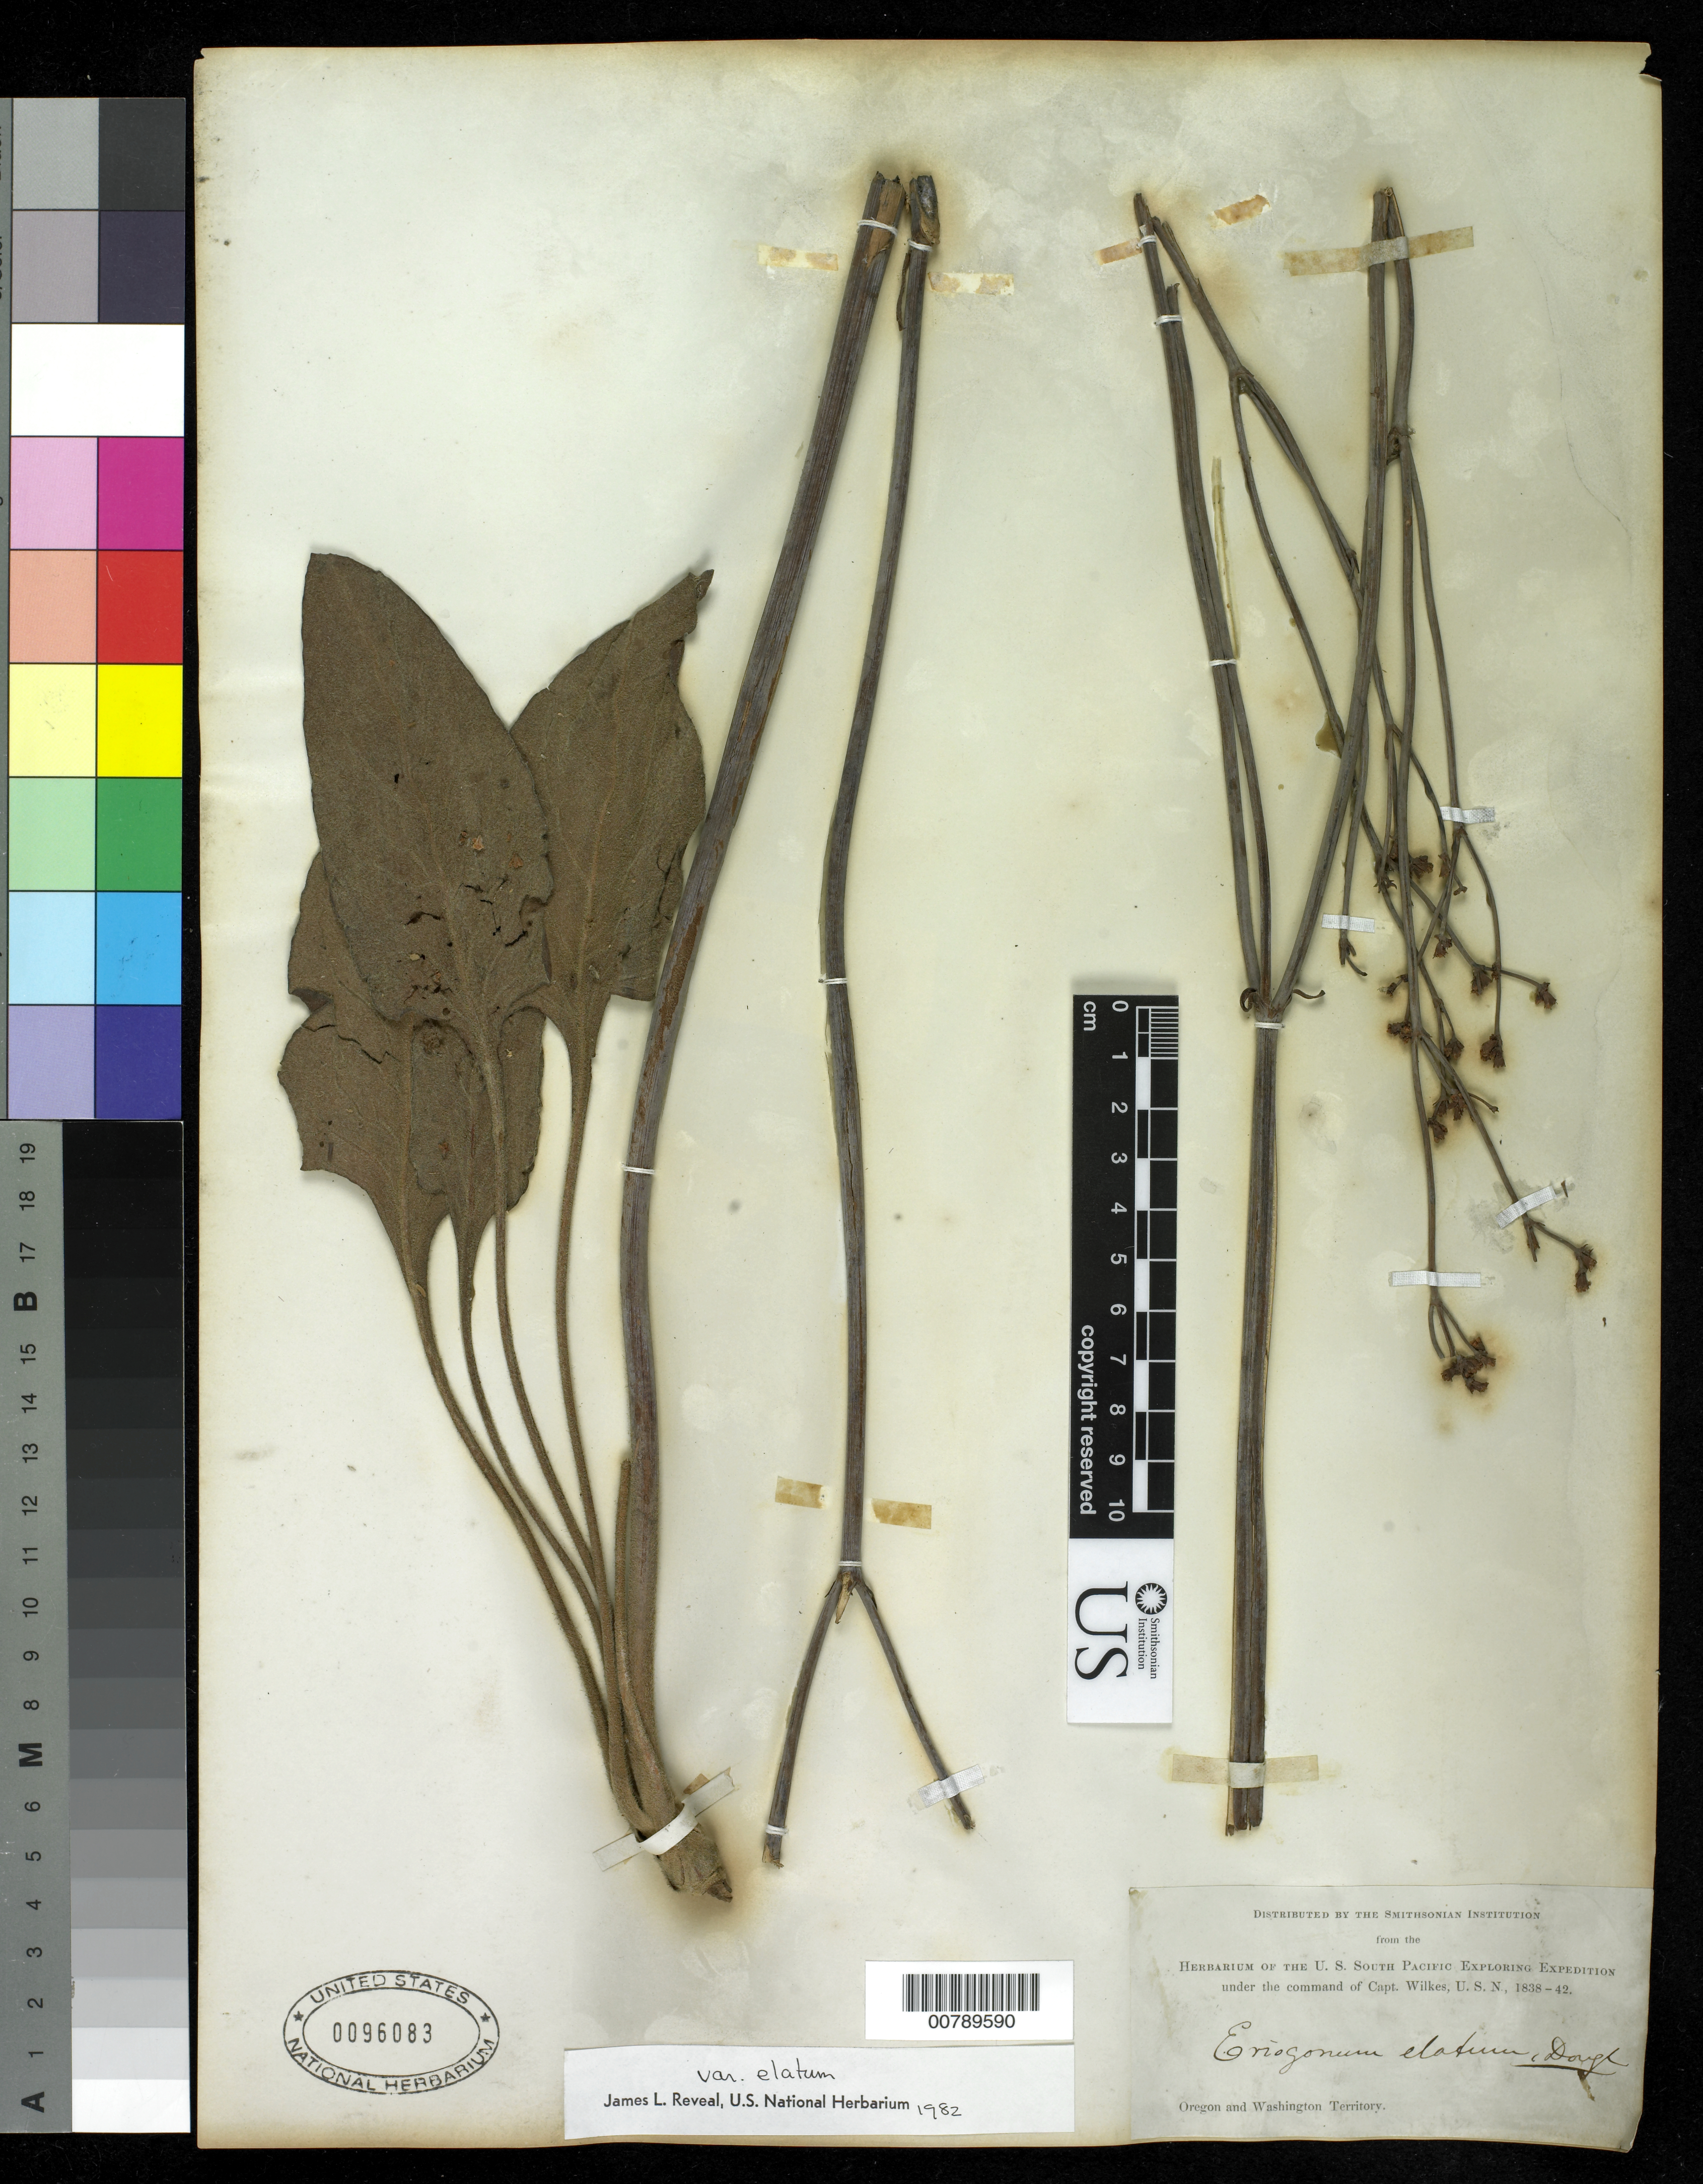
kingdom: Plantae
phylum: Tracheophyta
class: Magnoliopsida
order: Caryophyllales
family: Polygonaceae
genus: Eriogonum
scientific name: Eriogonum elatum var. elatum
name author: Douglas ex Benth.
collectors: Wilkes Explor. Exped.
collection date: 1838/1842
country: United States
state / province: Oregon / Washington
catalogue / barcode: US 96083